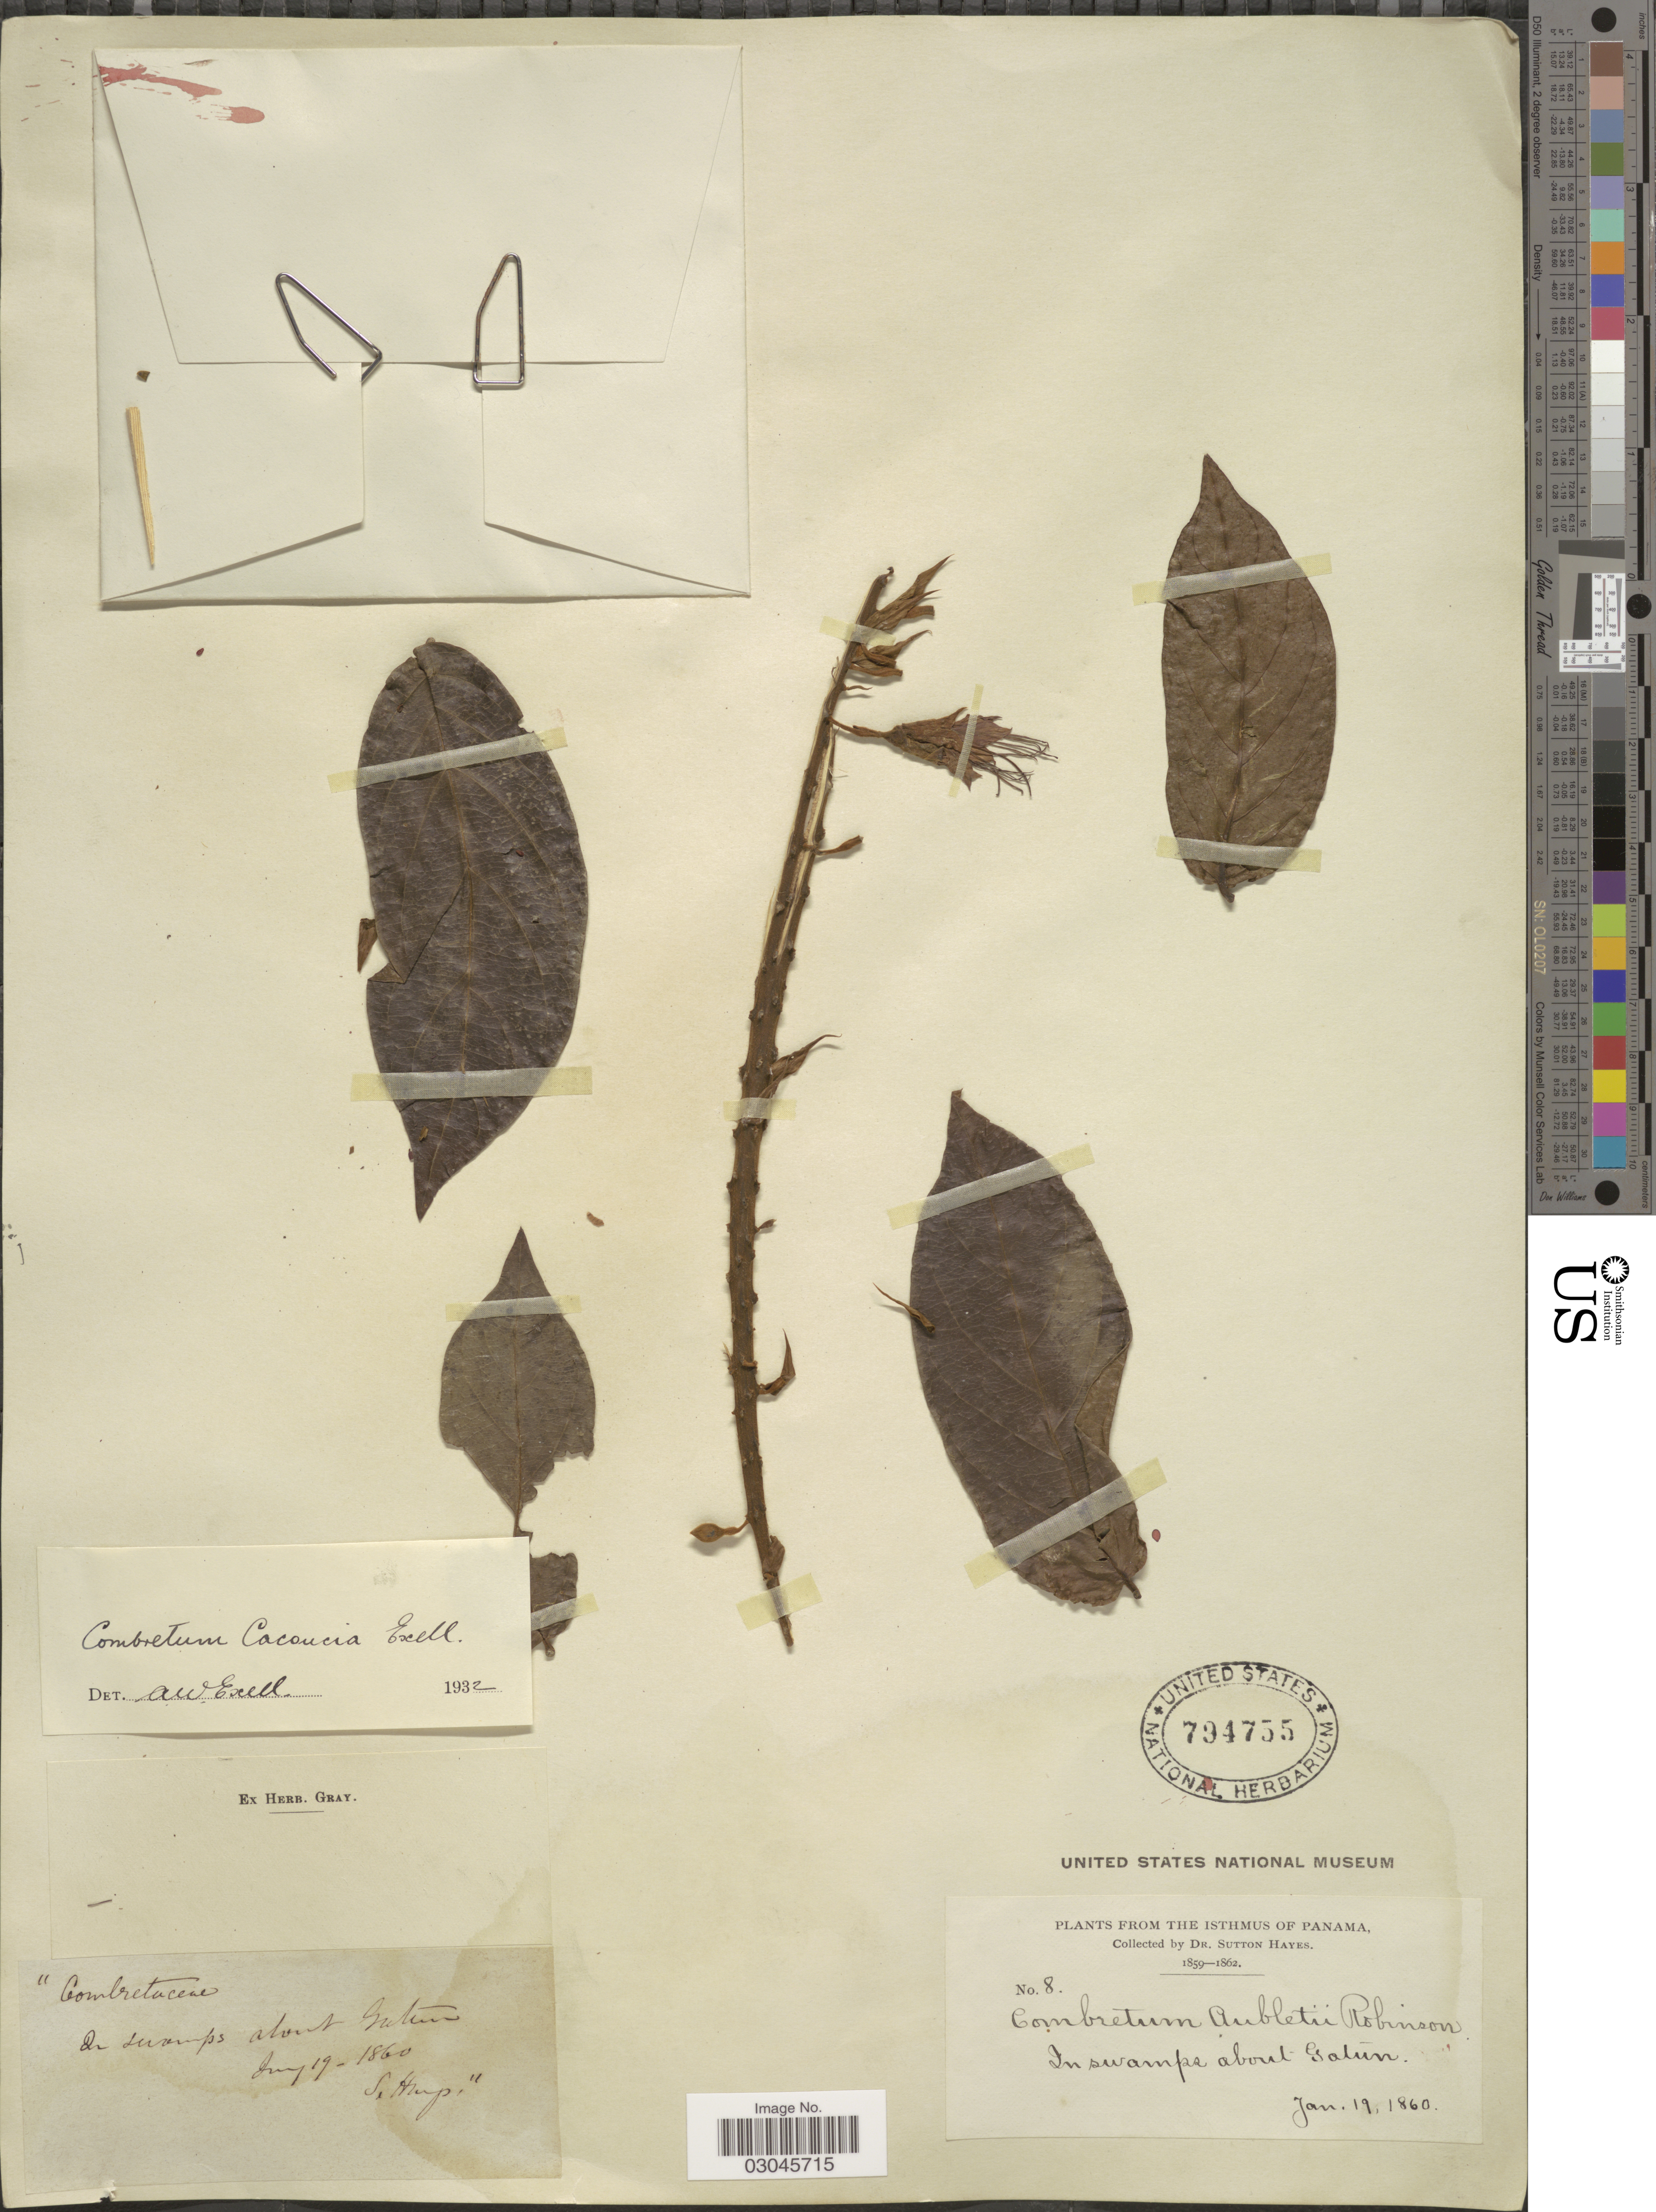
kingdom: Plantae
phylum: Tracheophyta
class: Magnoliopsida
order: Myrtales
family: Combretaceae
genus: Combretum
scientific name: Combretum cacoucia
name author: Exell ex Sandwith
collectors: S. Hayes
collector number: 8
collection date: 1860-01-19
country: Panama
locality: The Isthmus of Panama. In swamps about Gatun.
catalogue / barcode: US 794755